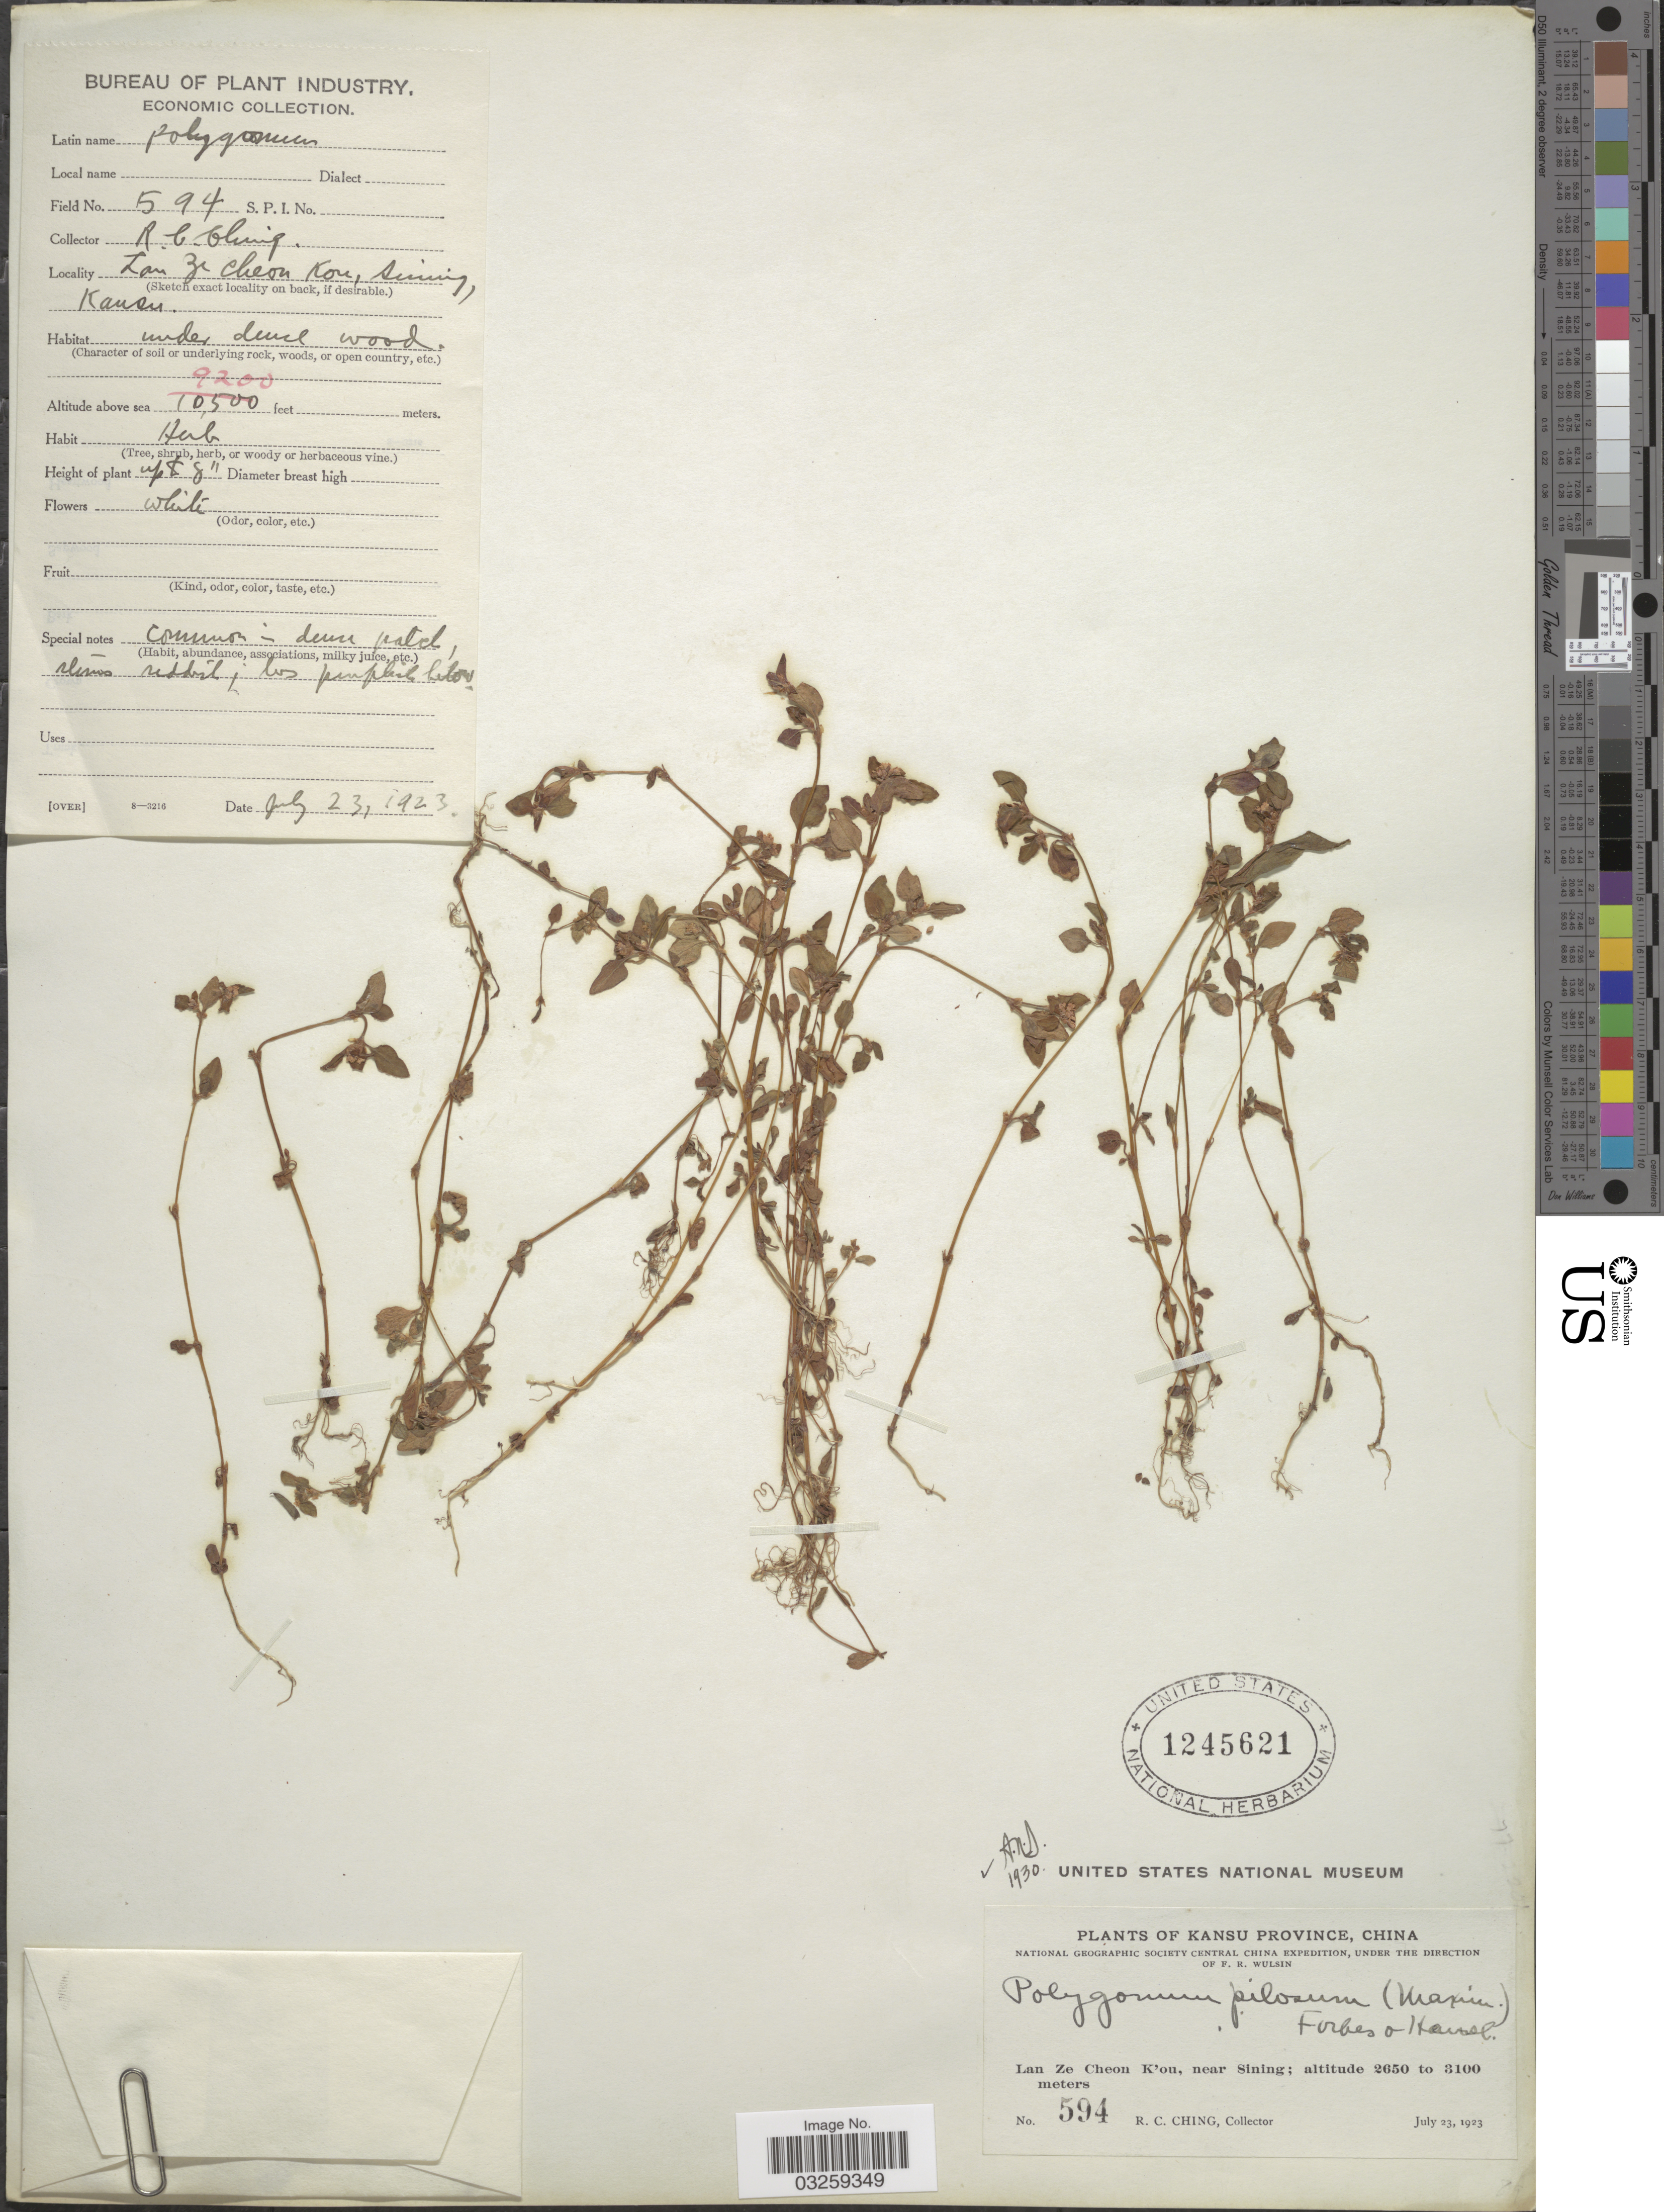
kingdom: Plantae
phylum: Tracheophyta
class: Magnoliopsida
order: Caryophyllales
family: Polygonaceae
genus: Koenigia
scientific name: Koenigia pilosa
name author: Maxim.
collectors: R. C. Ching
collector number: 594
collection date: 1923-07-23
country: China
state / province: Gansu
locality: Kansu Province. Lan Ze Cheon K'ou, near Sining.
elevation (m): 2804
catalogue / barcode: US 1245621